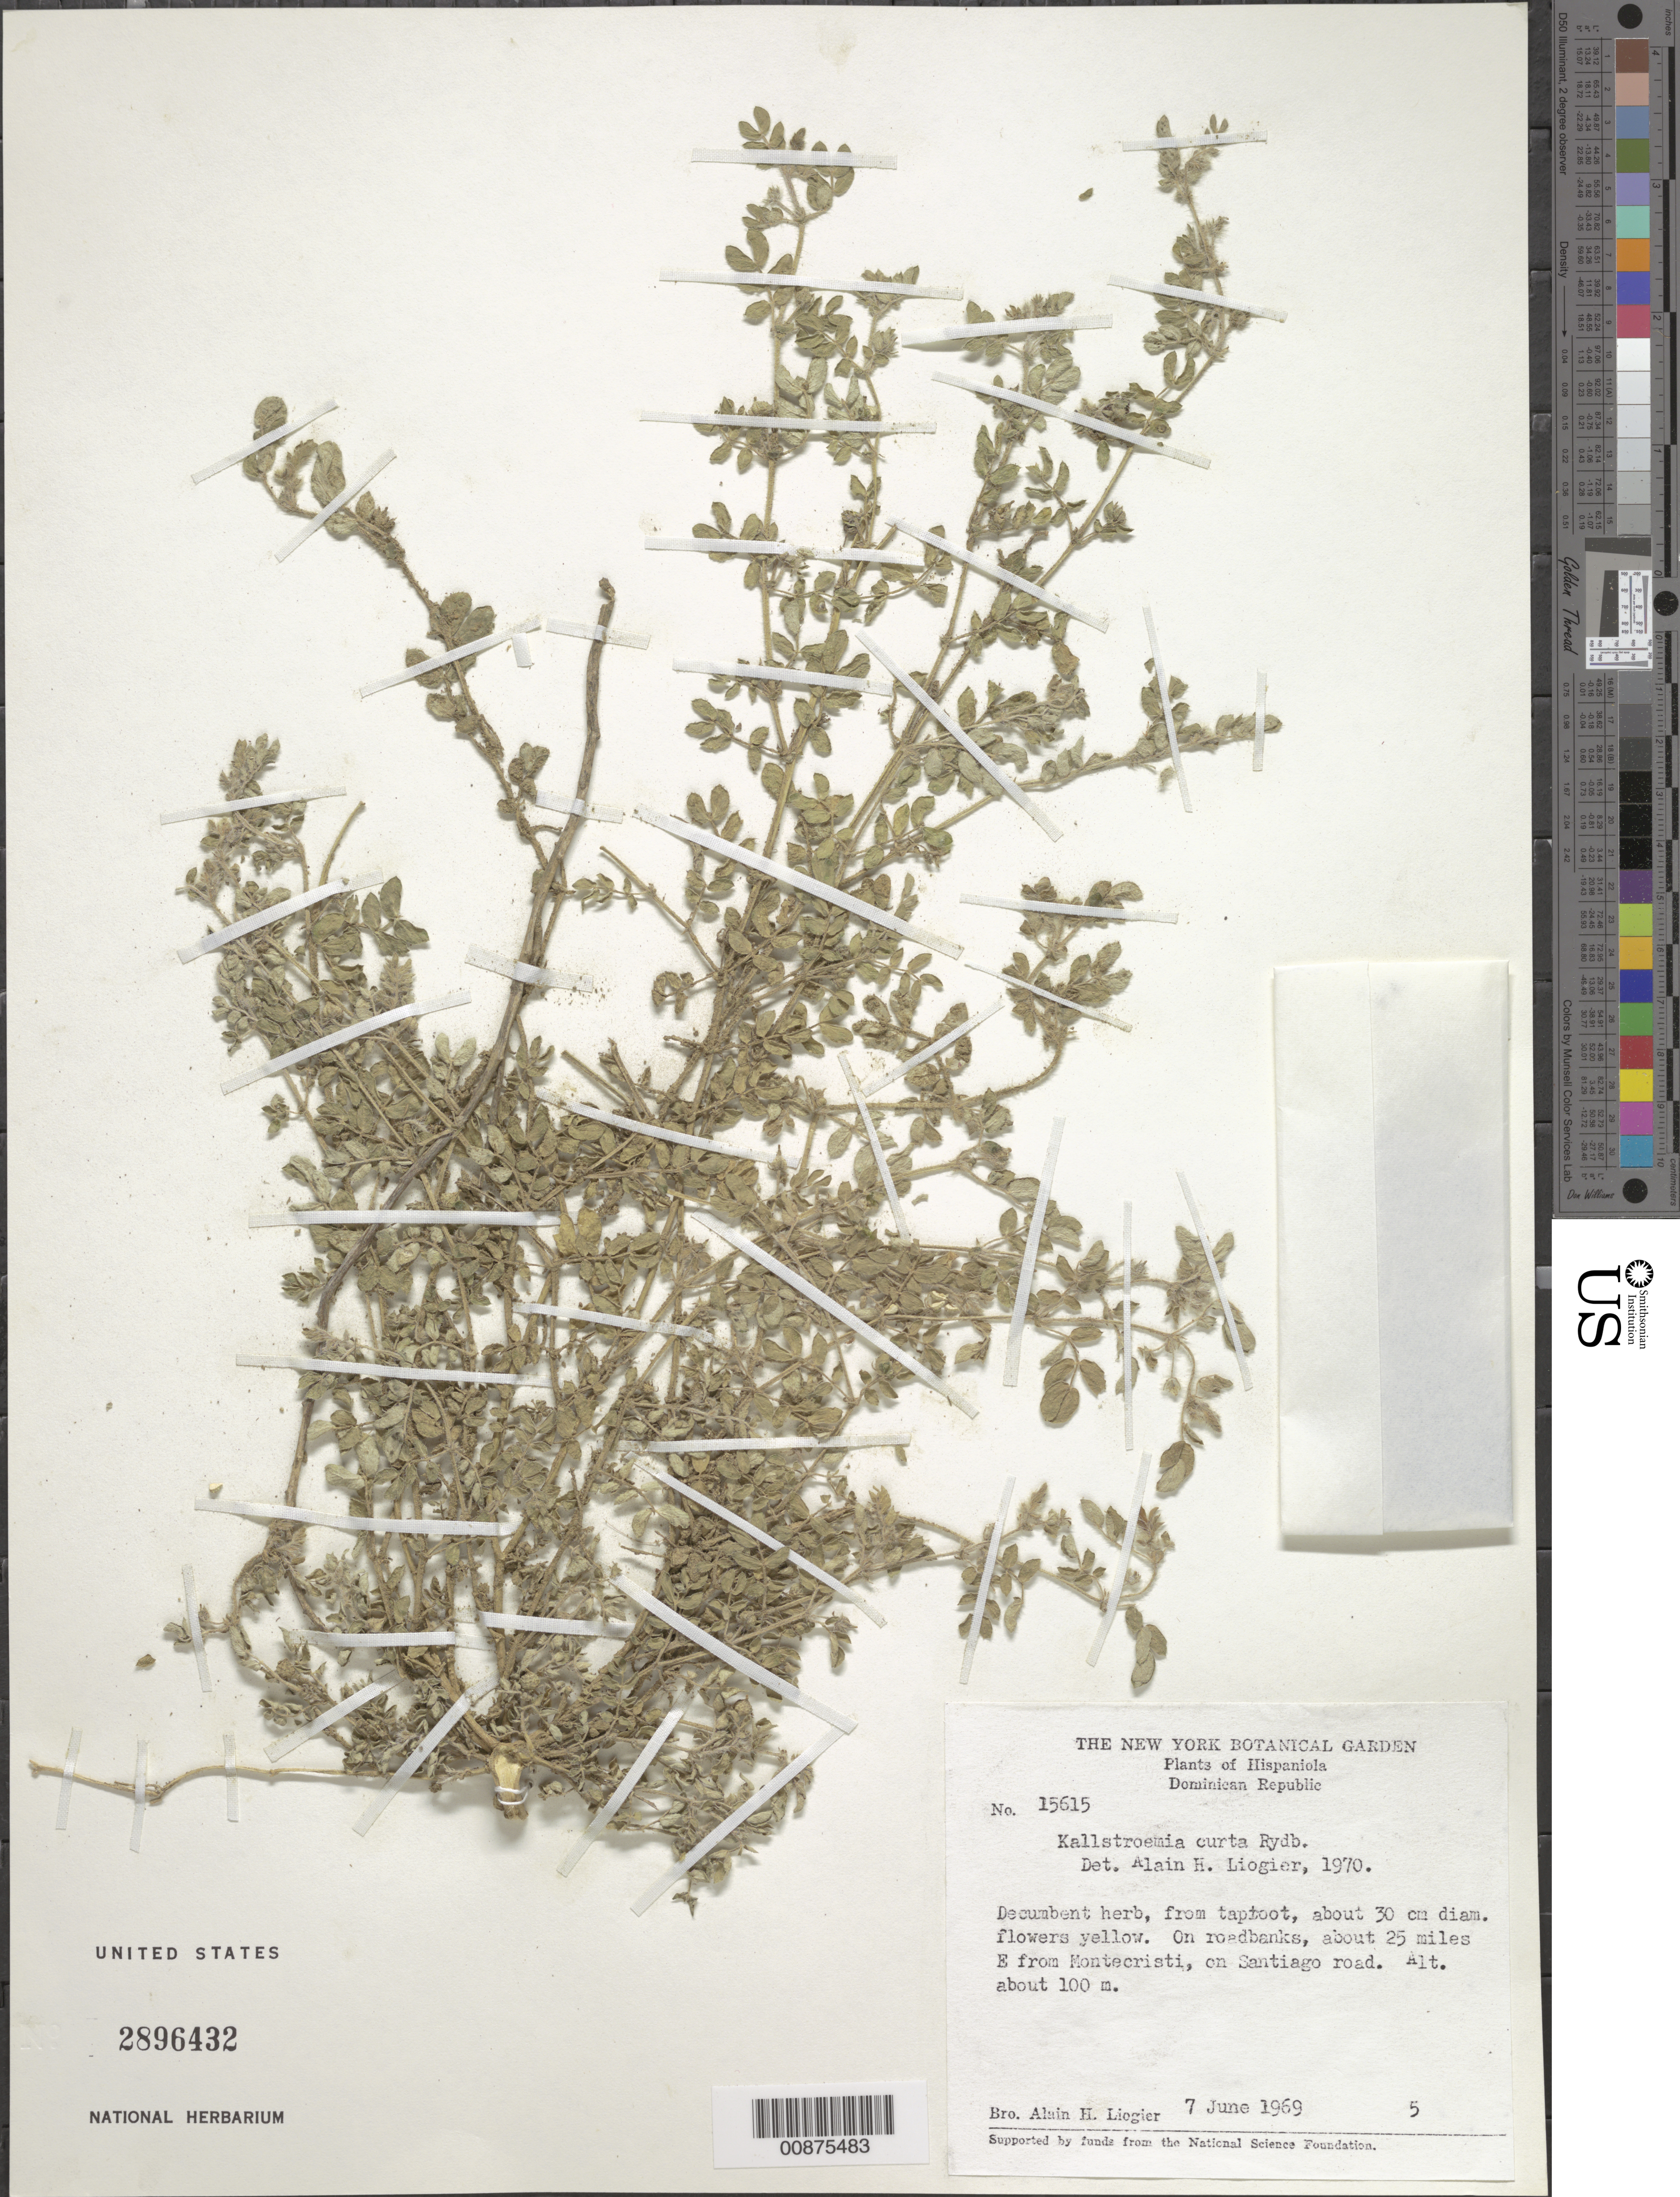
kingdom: Plantae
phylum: Tracheophyta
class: Magnoliopsida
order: Zygophyllales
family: Zygophyllaceae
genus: Kallstroemia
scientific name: Kallstroemia curta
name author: Rydb.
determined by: Liogier, Alain H.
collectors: A. H. Liogier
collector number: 15615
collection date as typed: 07 Jun 1969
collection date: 1969-06-07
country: Dominican Republic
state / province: Monte Cristi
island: Hispaniola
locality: About 25 miles E from Montecristi, on Santiago road.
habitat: On roadbanks.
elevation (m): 100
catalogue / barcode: US 2896432